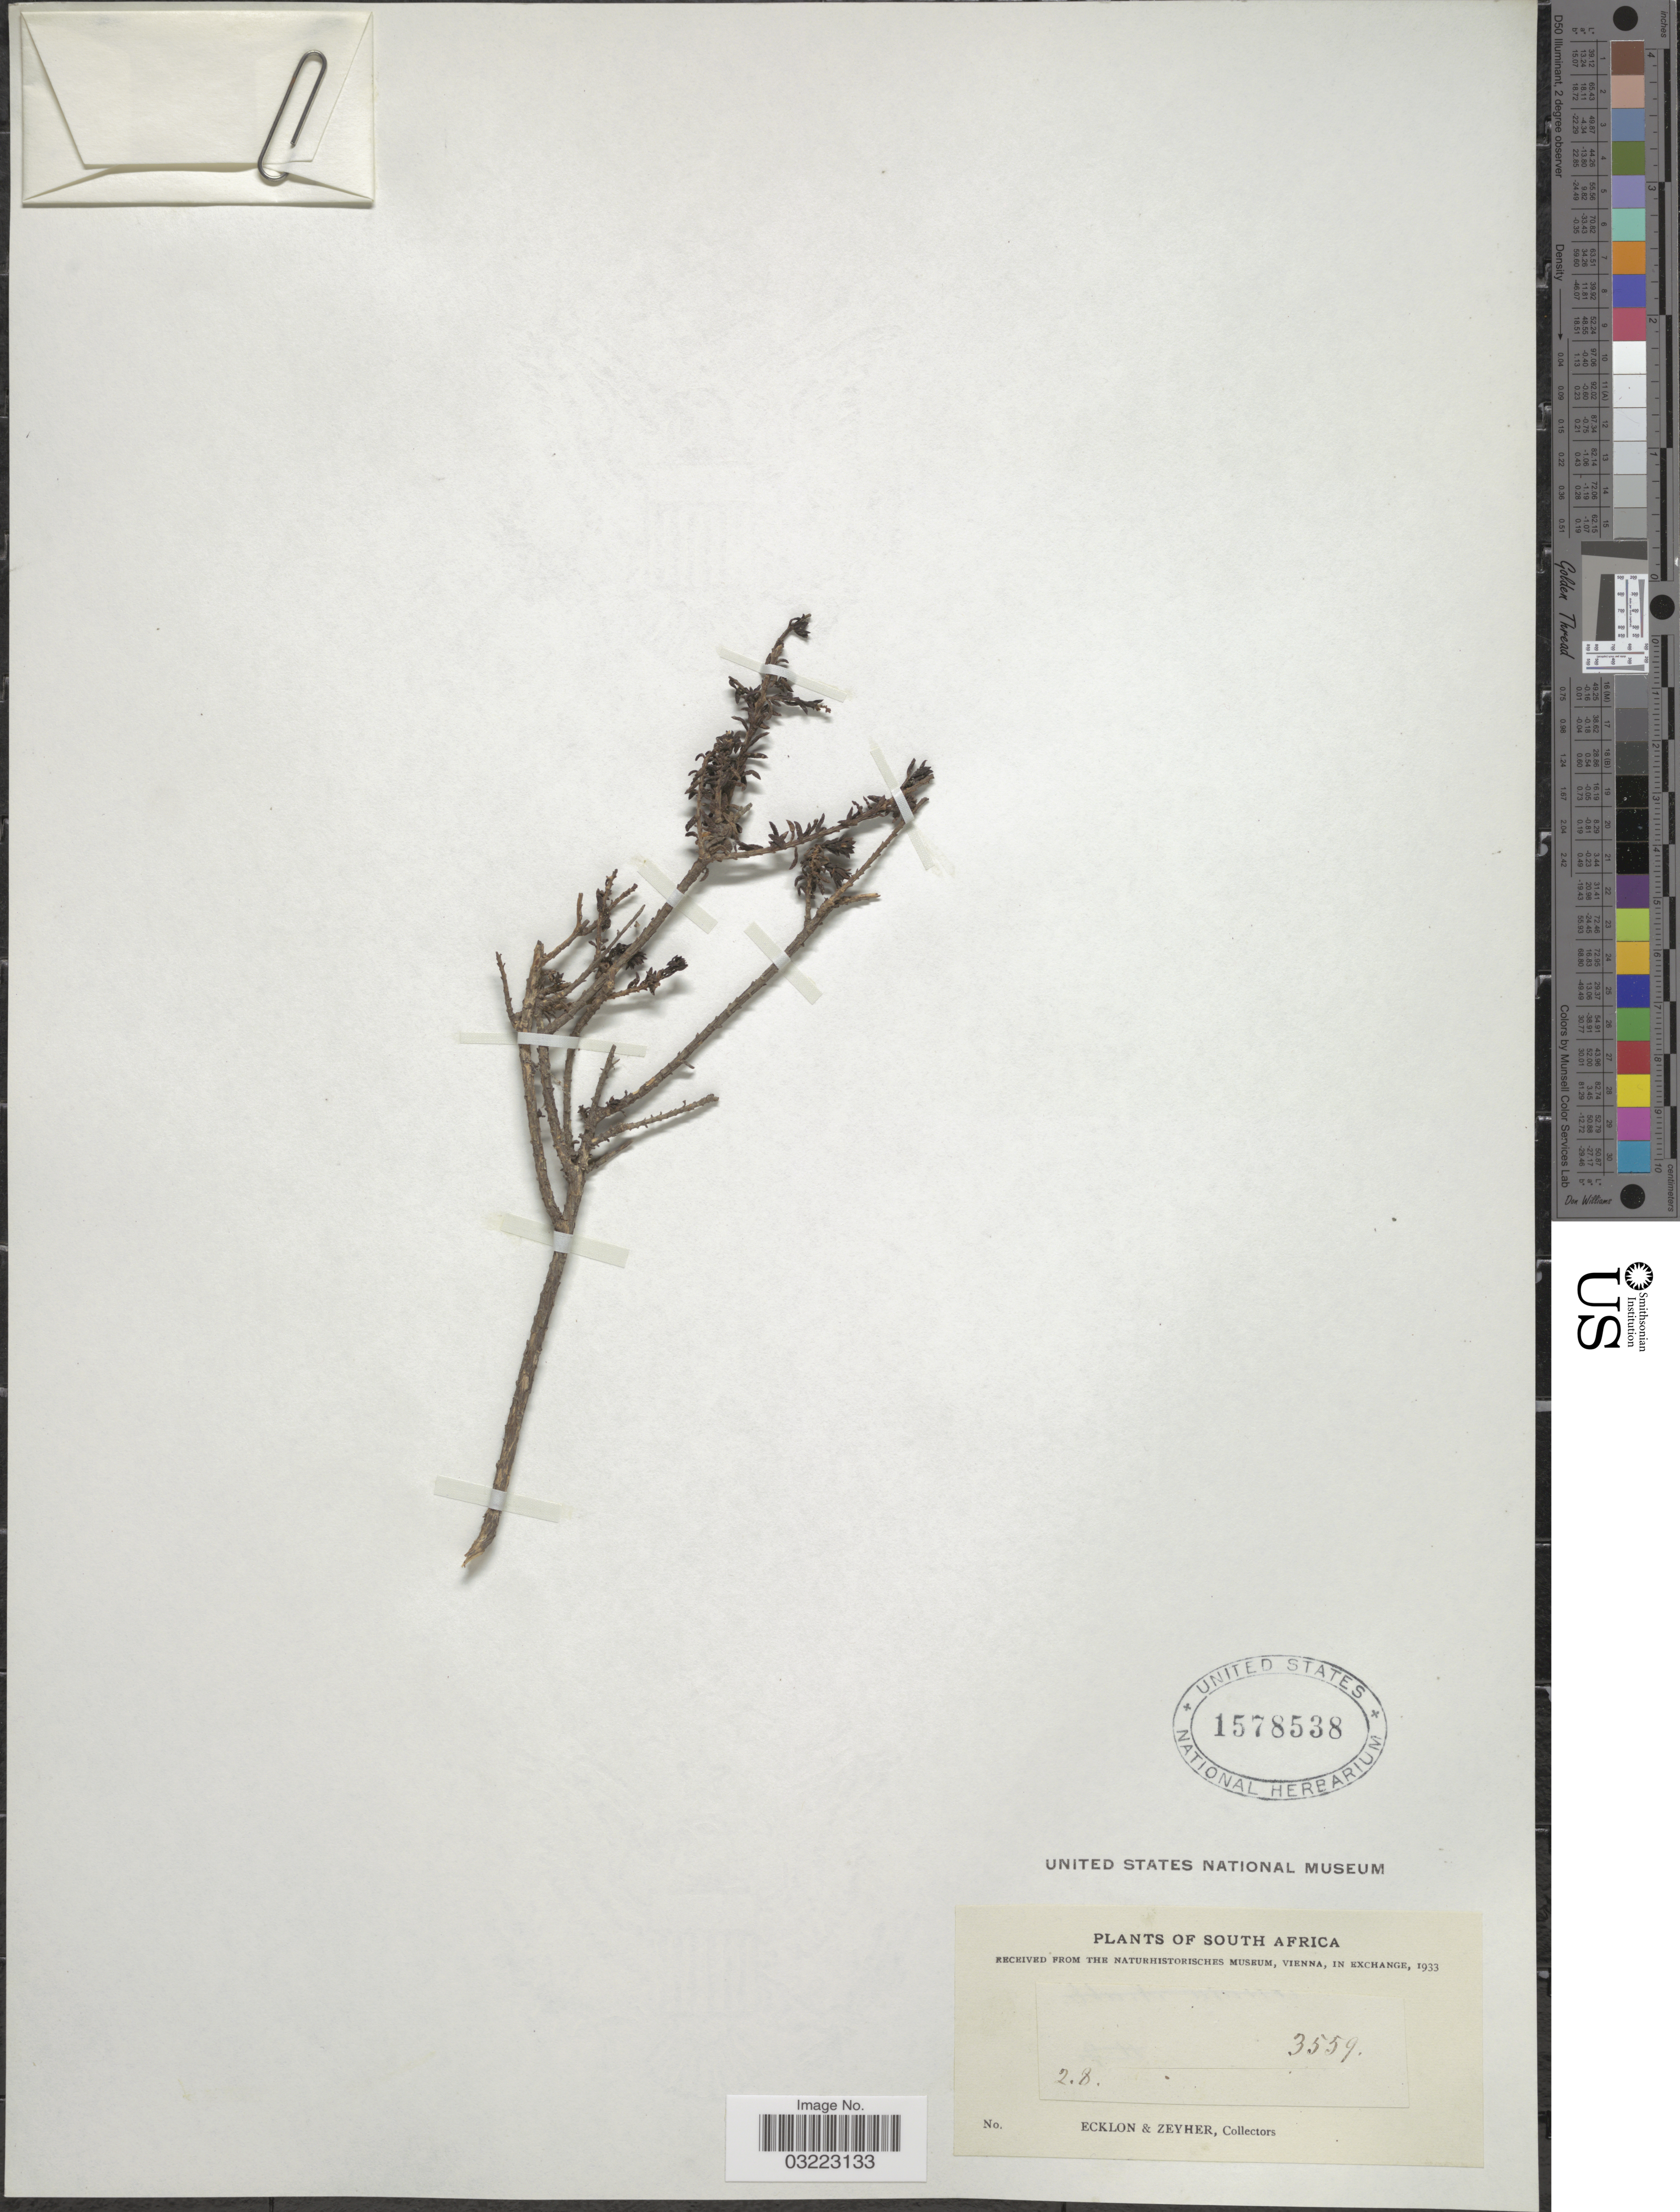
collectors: -. Ecklon & -. Zeyher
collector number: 3559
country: South Africa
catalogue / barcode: US 1578538